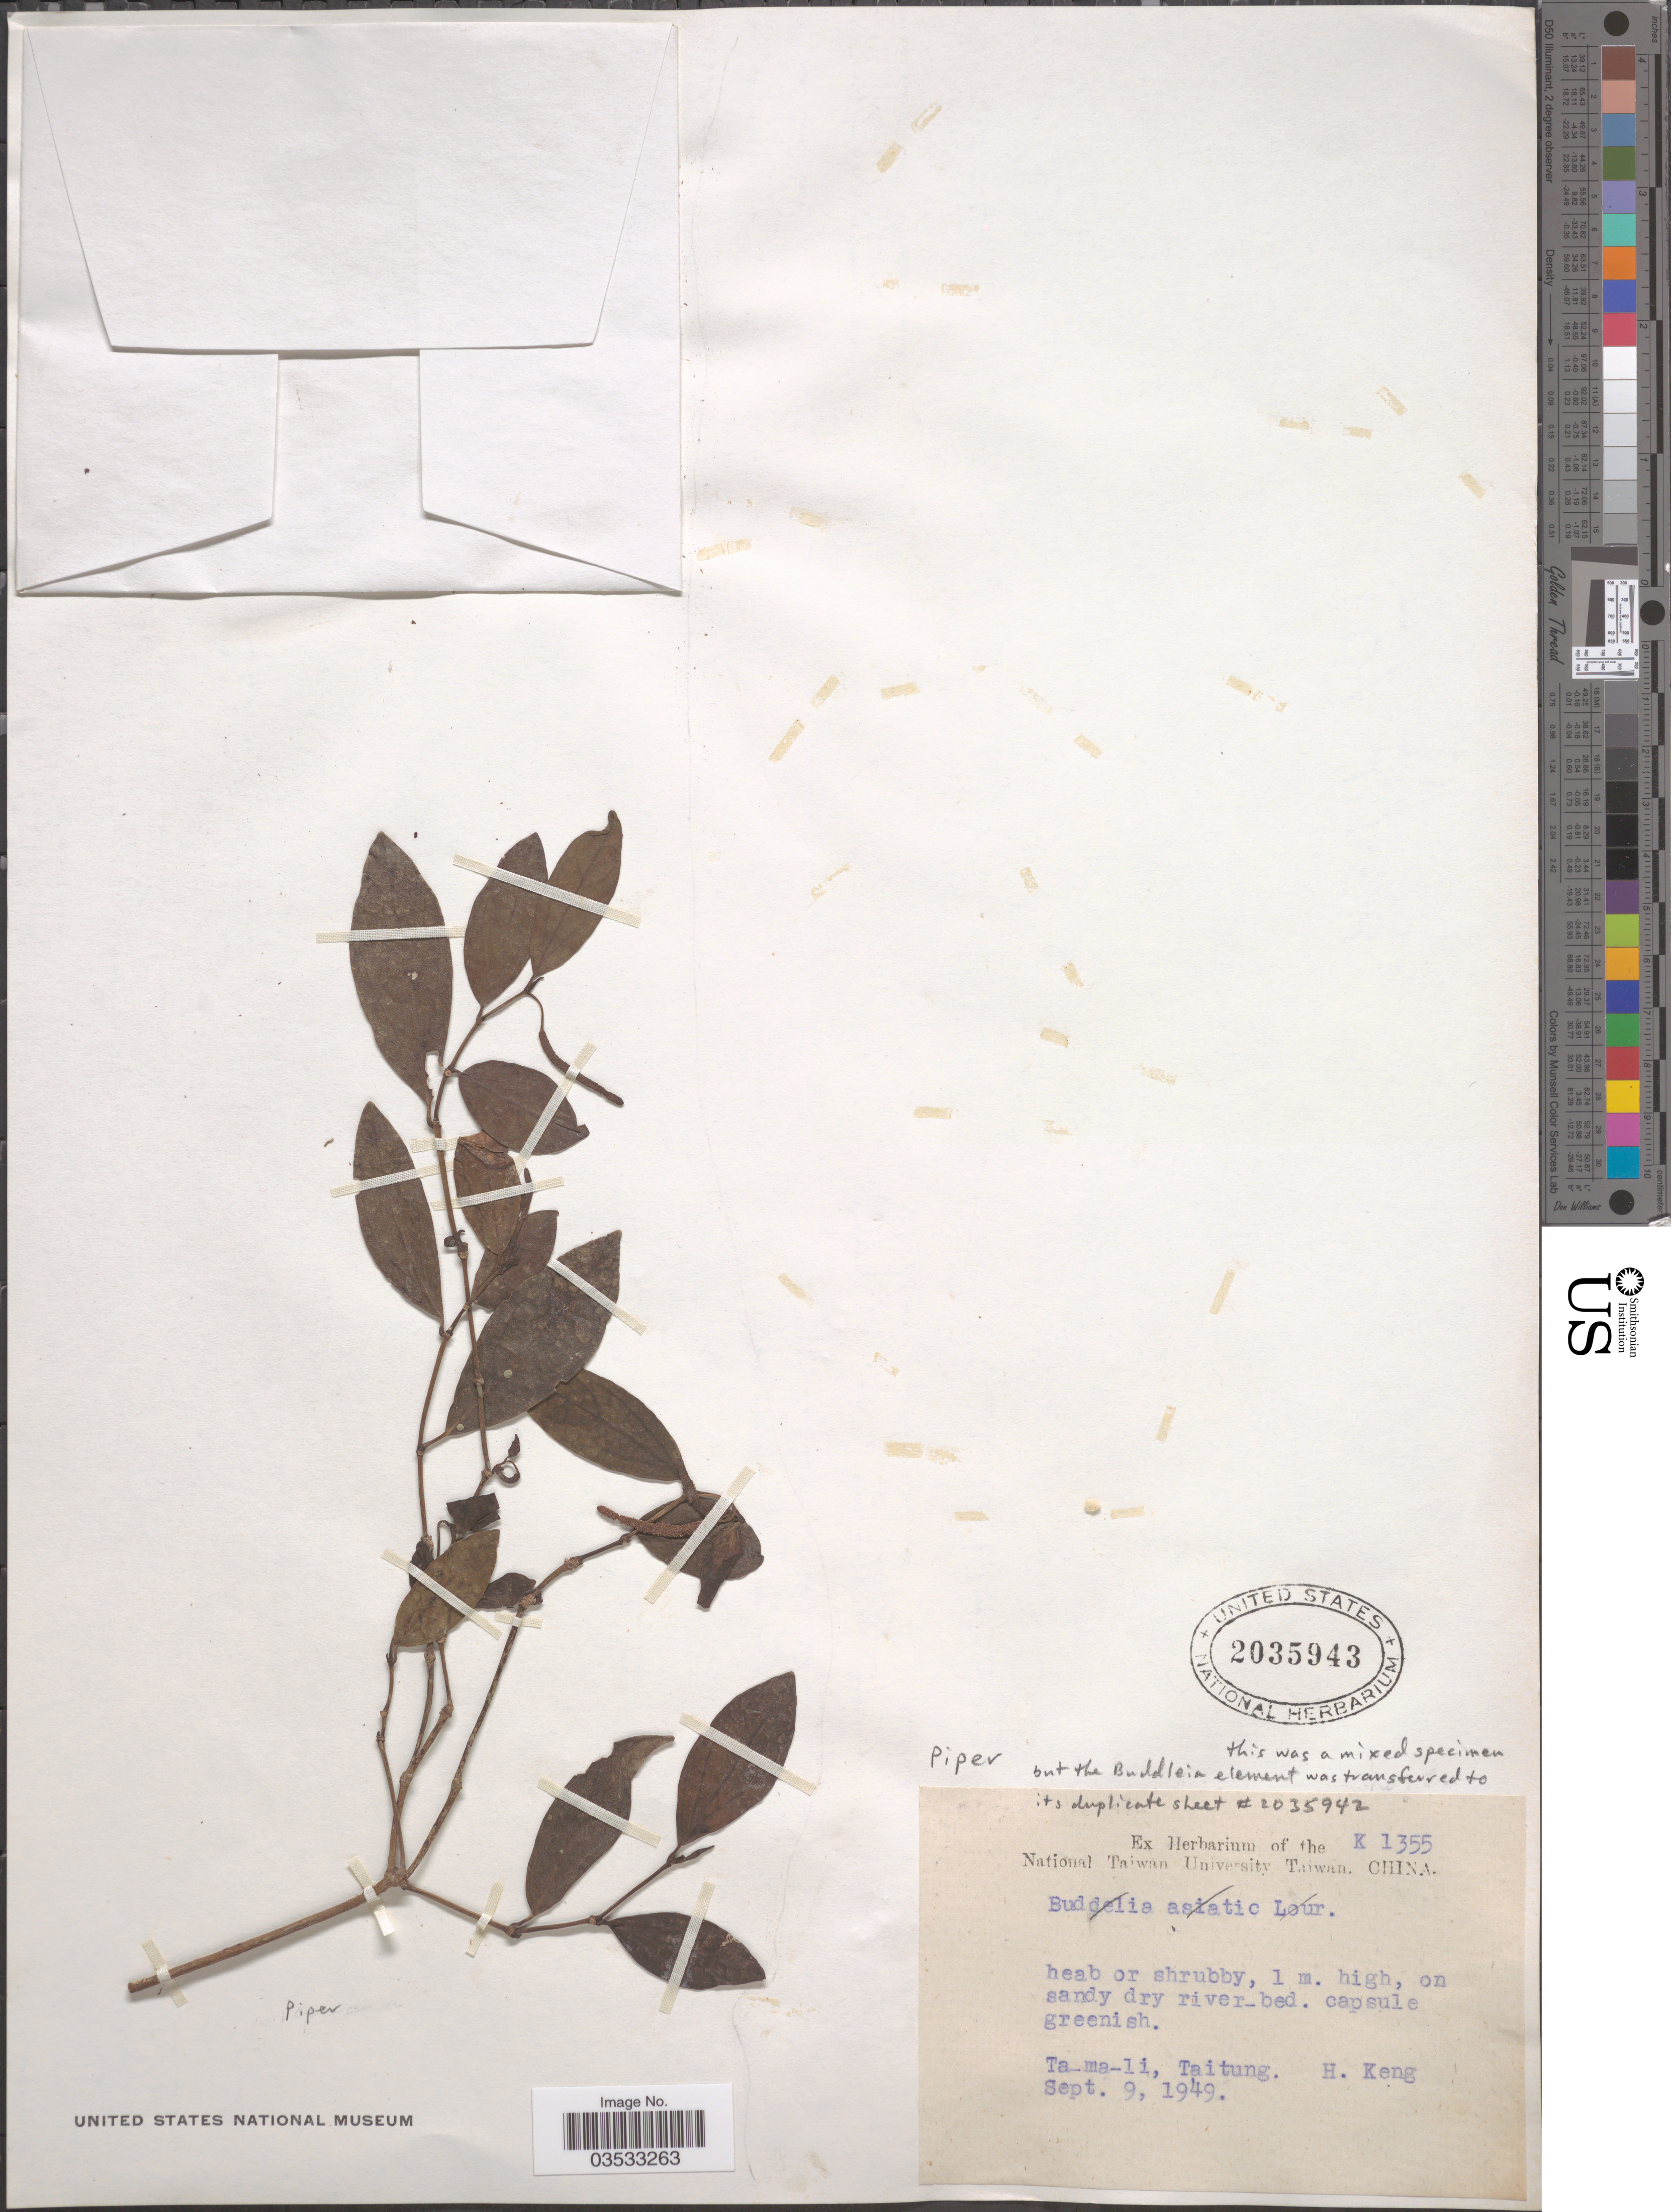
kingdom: Plantae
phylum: Tracheophyta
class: Magnoliopsida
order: Piperales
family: Piperaceae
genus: Piper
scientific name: Piper sp.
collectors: H. Keng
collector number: K 1355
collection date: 1949-09-09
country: Taiwan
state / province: Taitung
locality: Ta_ma_li.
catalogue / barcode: US 2035943